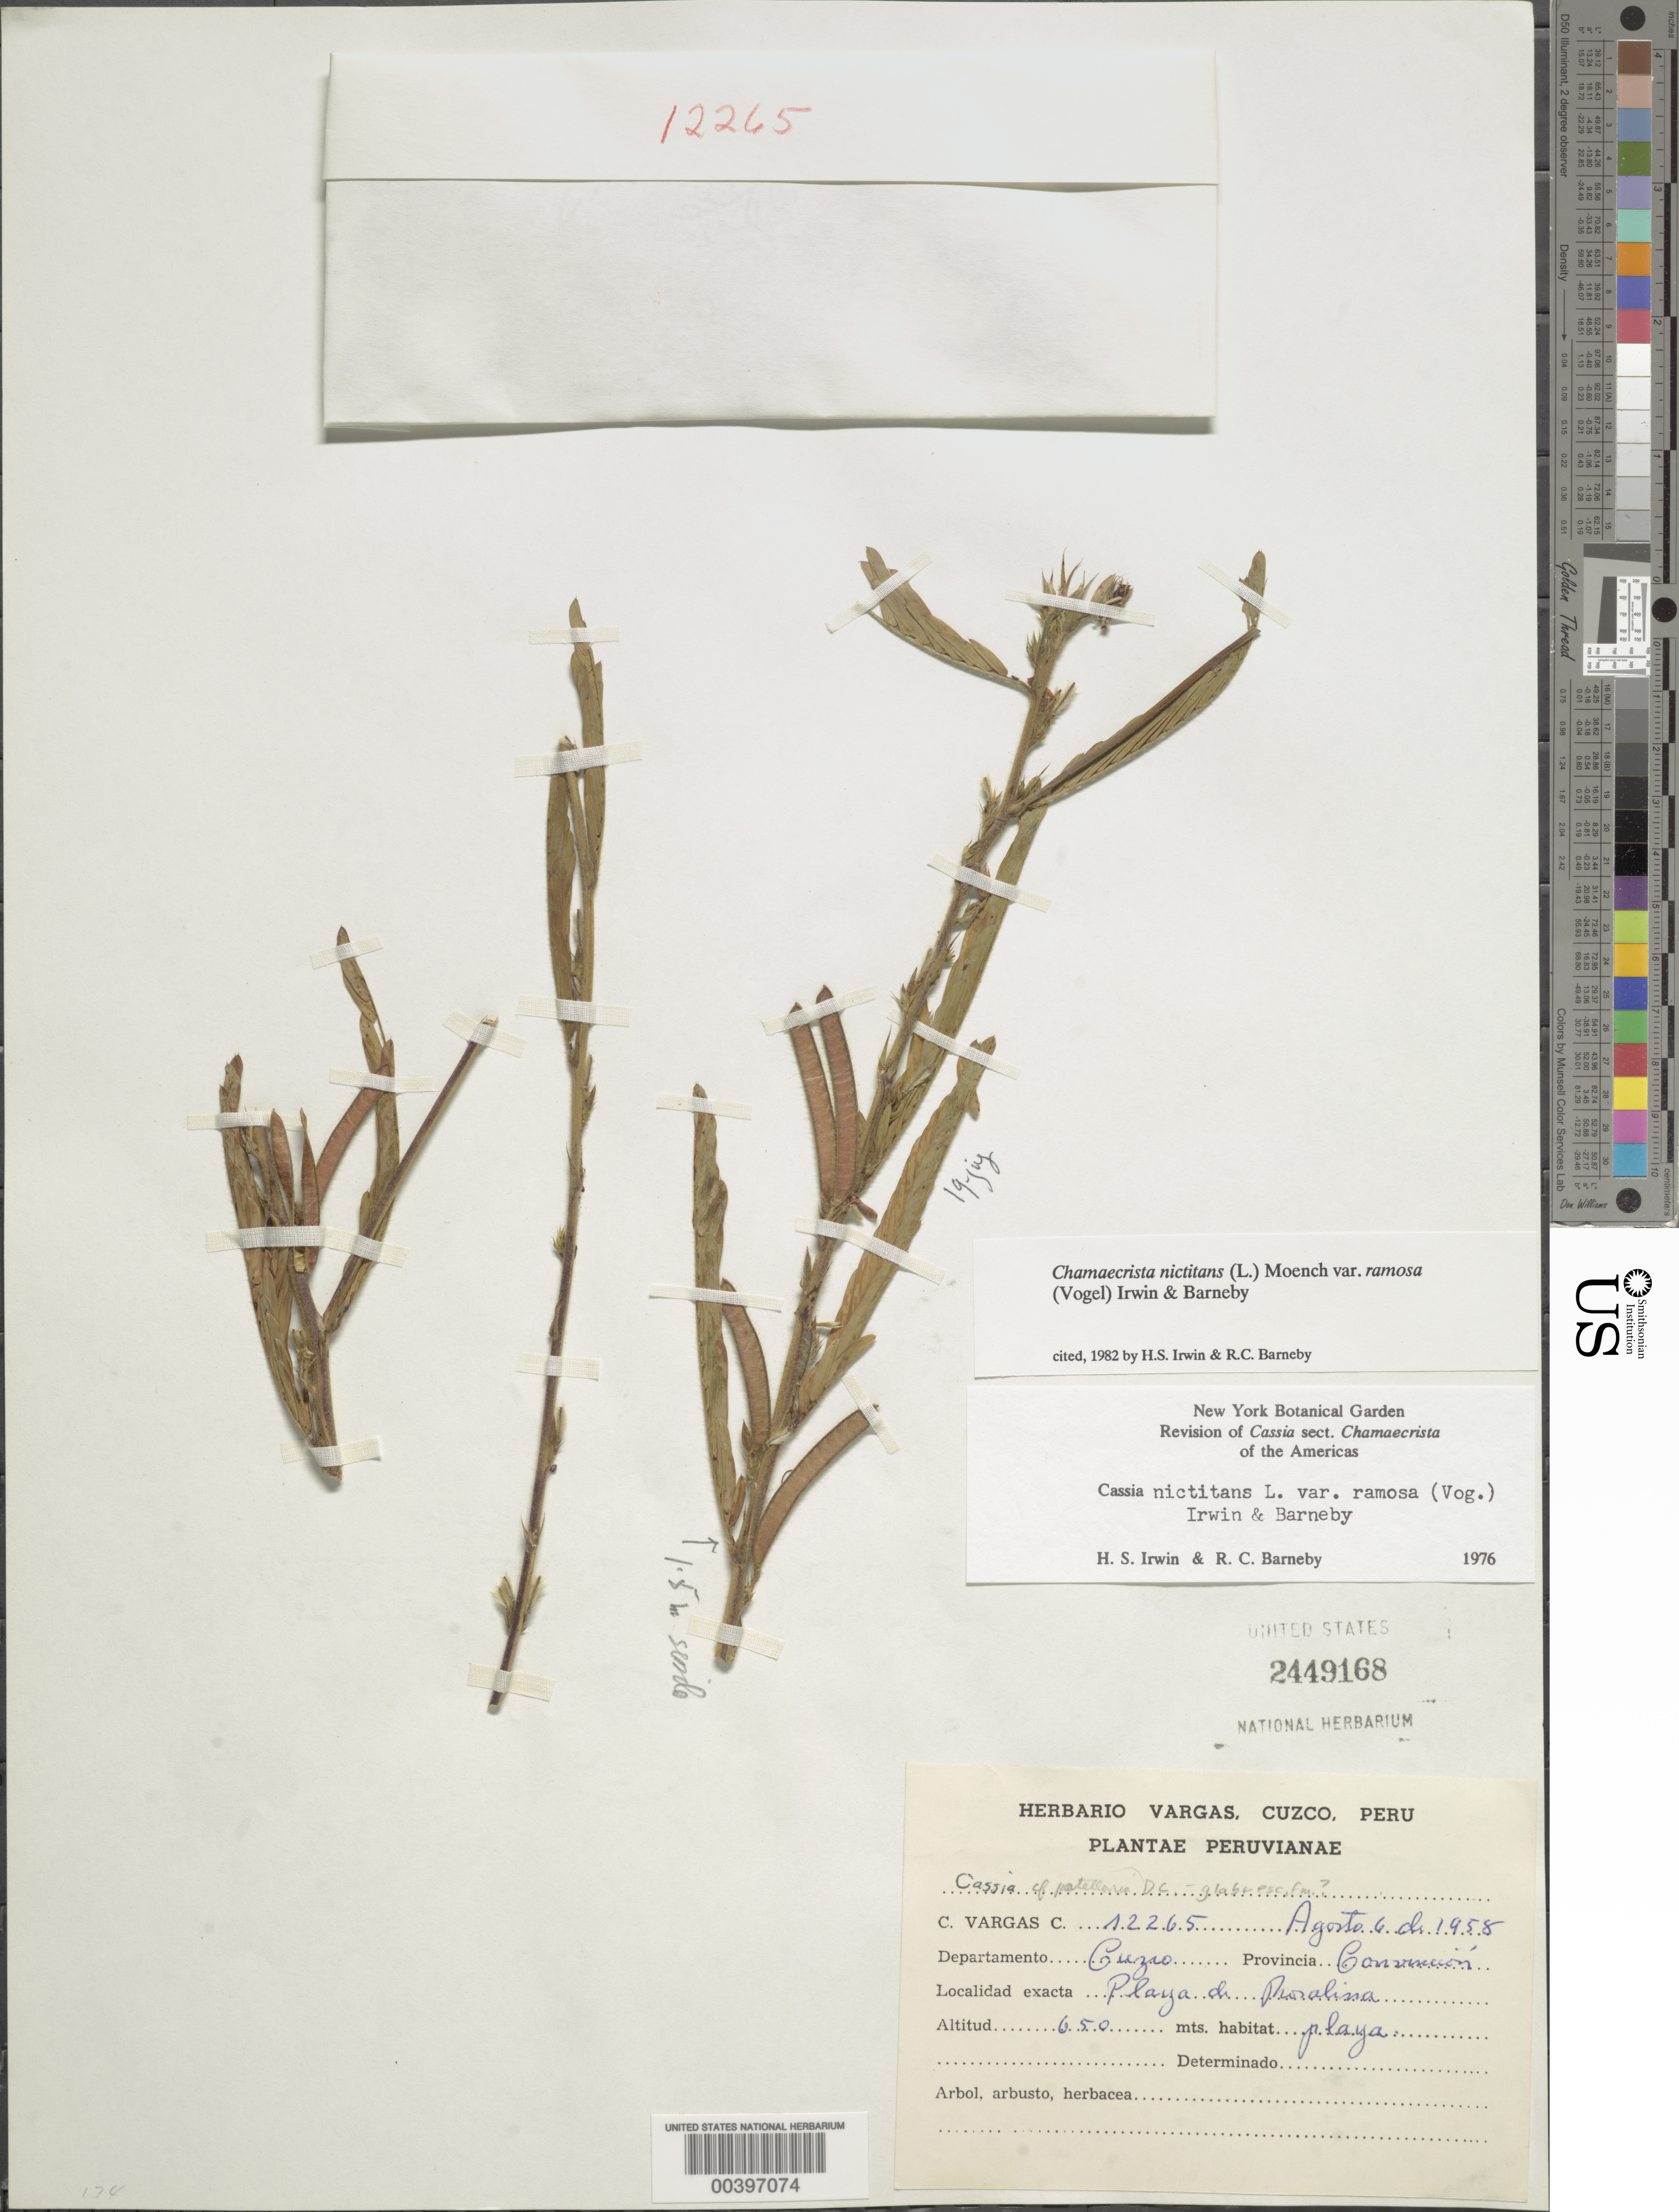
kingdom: Plantae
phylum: Tracheophyta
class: Magnoliopsida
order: Fabales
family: Fabaceae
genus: Chamaecrista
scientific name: Chamaecrista nictitans var. ramosa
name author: (Vogel) H.S. Irwin & Barneby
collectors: C. Vargas Calderón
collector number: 12265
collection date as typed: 06 Aug 1958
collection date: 1958-08-06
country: Peru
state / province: Cusco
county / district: La Convención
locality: Playa de Prosalina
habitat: Playa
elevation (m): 650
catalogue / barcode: US 2449168